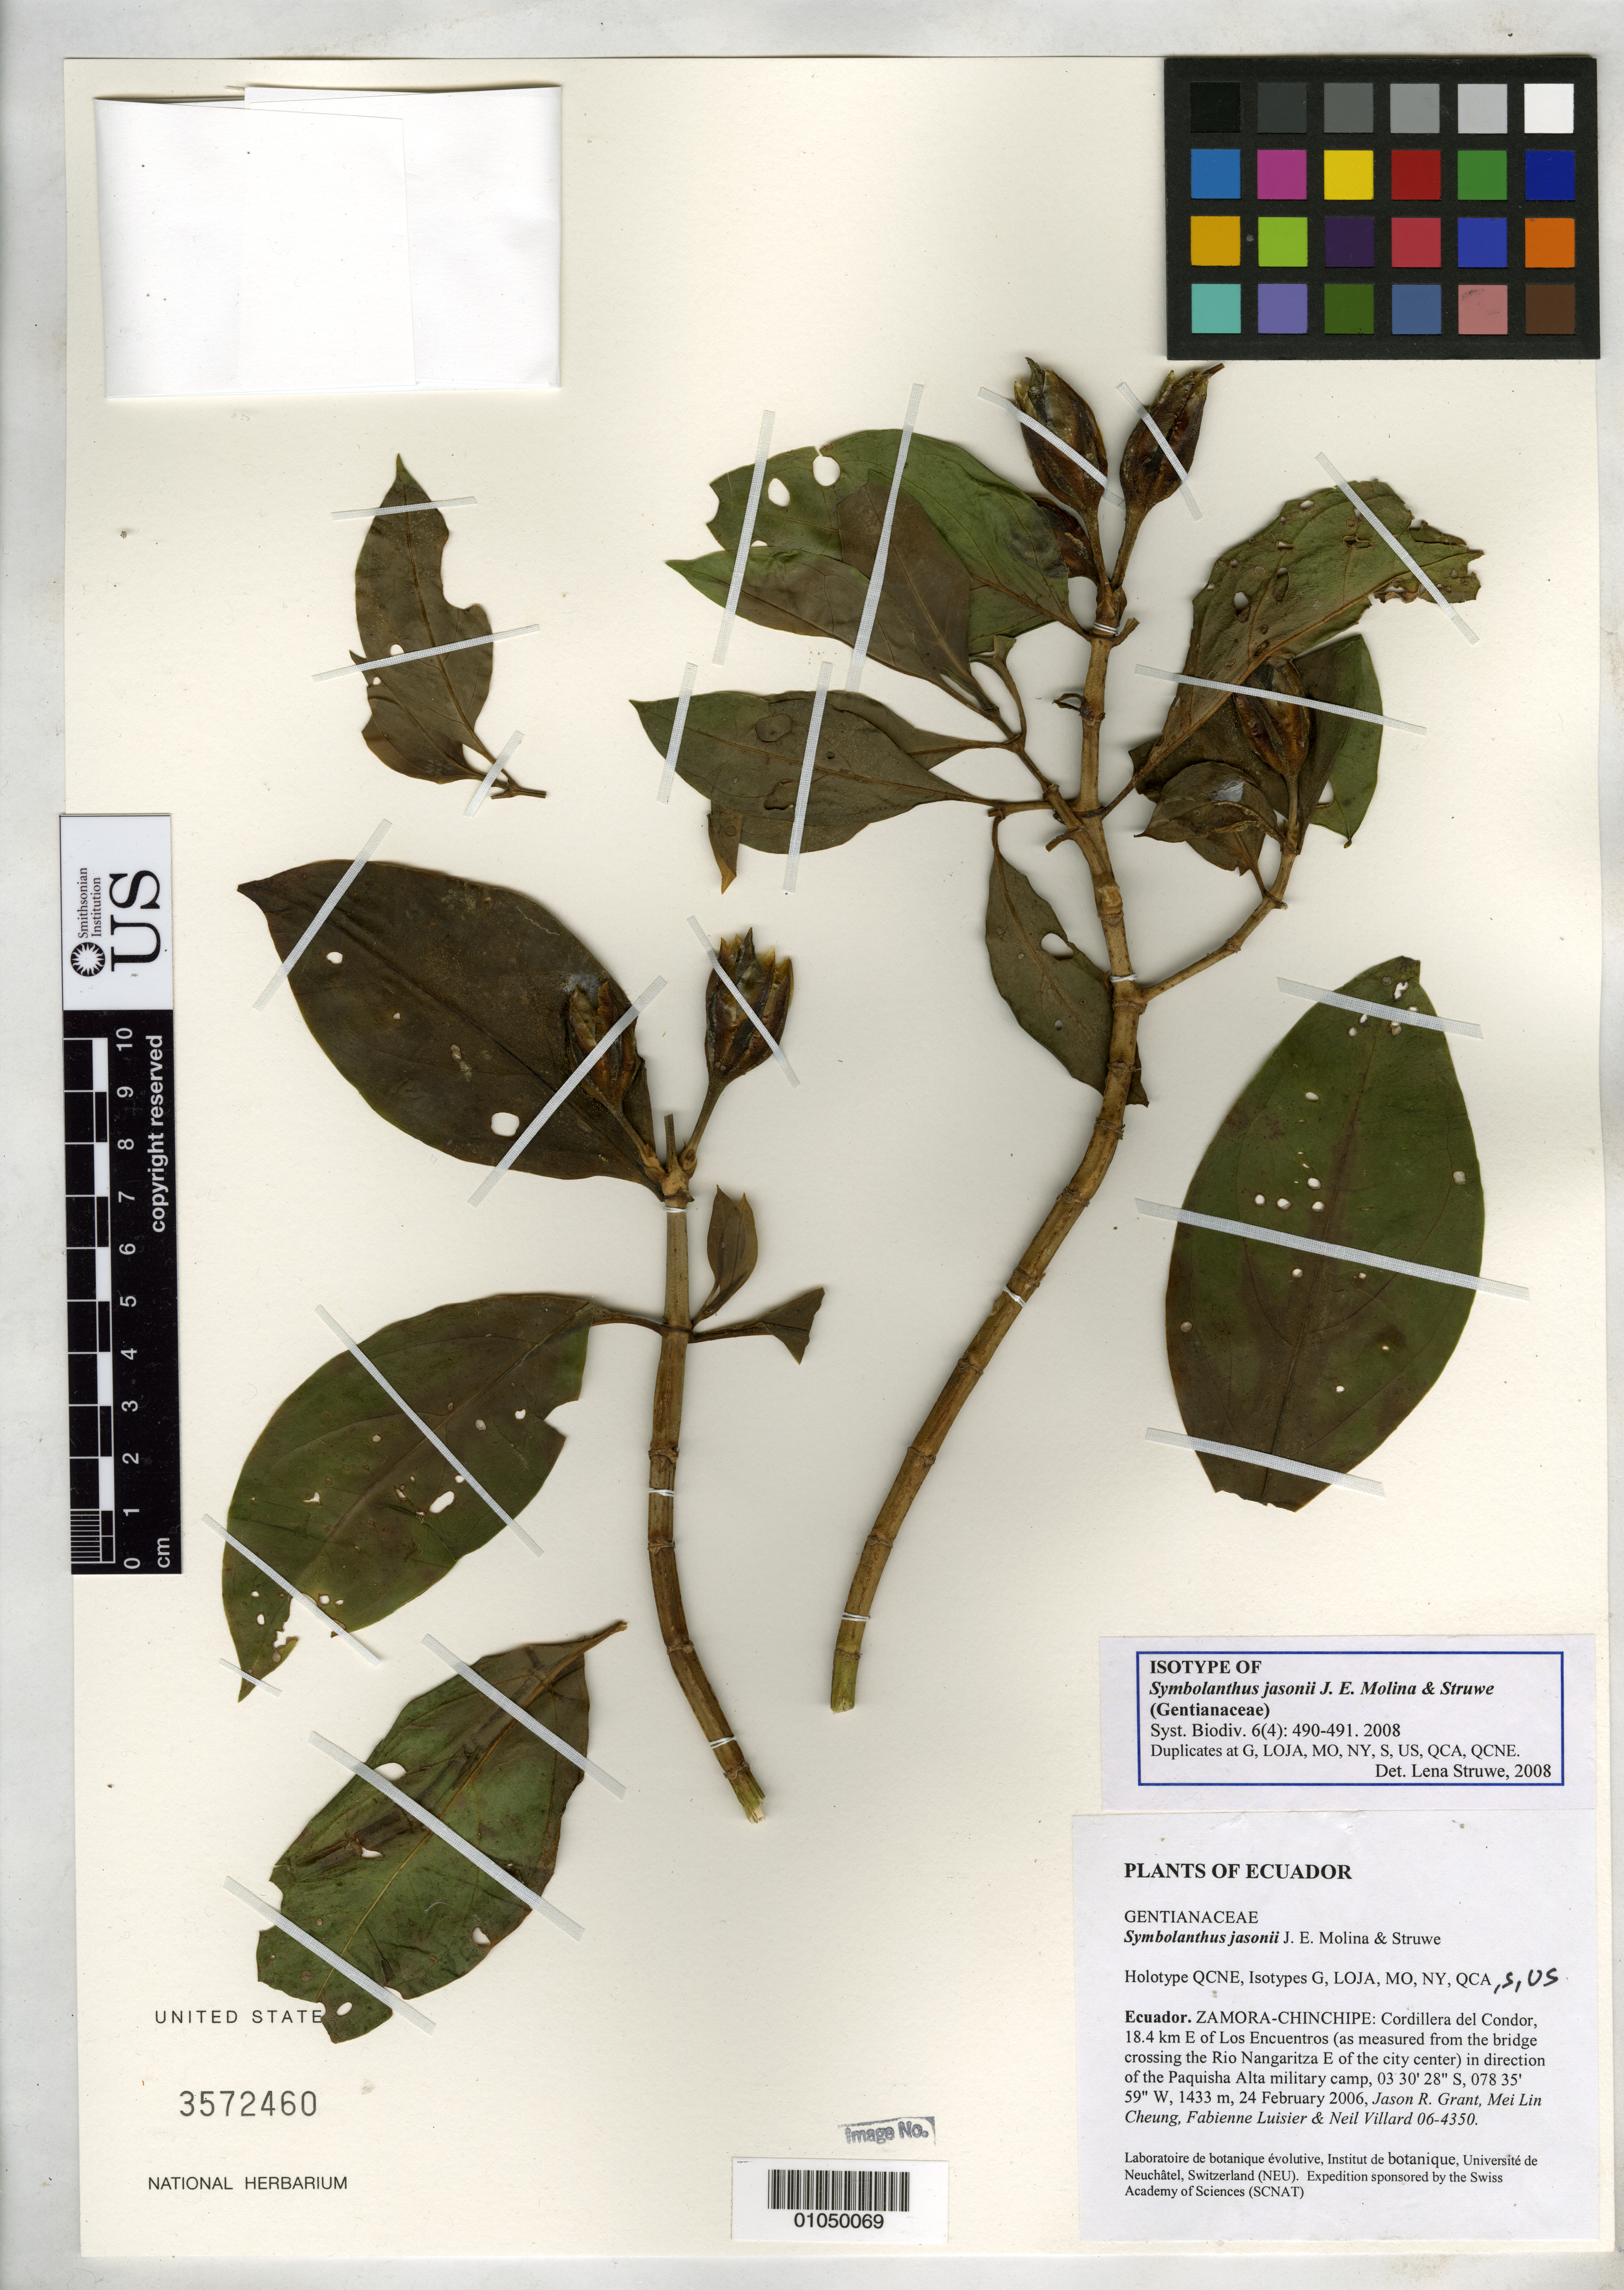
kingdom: Plantae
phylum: Tracheophyta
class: Magnoliopsida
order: Gentianales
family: Gentianaceae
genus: Symbolanthus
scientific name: Symbolanthus jasonii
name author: J.E. Molina & Struwe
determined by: Struwe, L.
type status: Isotype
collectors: J. R. Grant, M. Cheung, F. Luisier & N. Villard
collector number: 06-4350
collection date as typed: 24 Feb 2006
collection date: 2006-02-24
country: Ecuador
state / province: Zamora-Chinchipe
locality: Zamora-Chinchipe: Cordillera del Condor, 18.4 km E of Los Encuentros (as measured from the bridge crossing the Rio Nangaritza E of the city center) in direction of the Paquisha Alta military camp.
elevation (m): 1433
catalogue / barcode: US 3572460